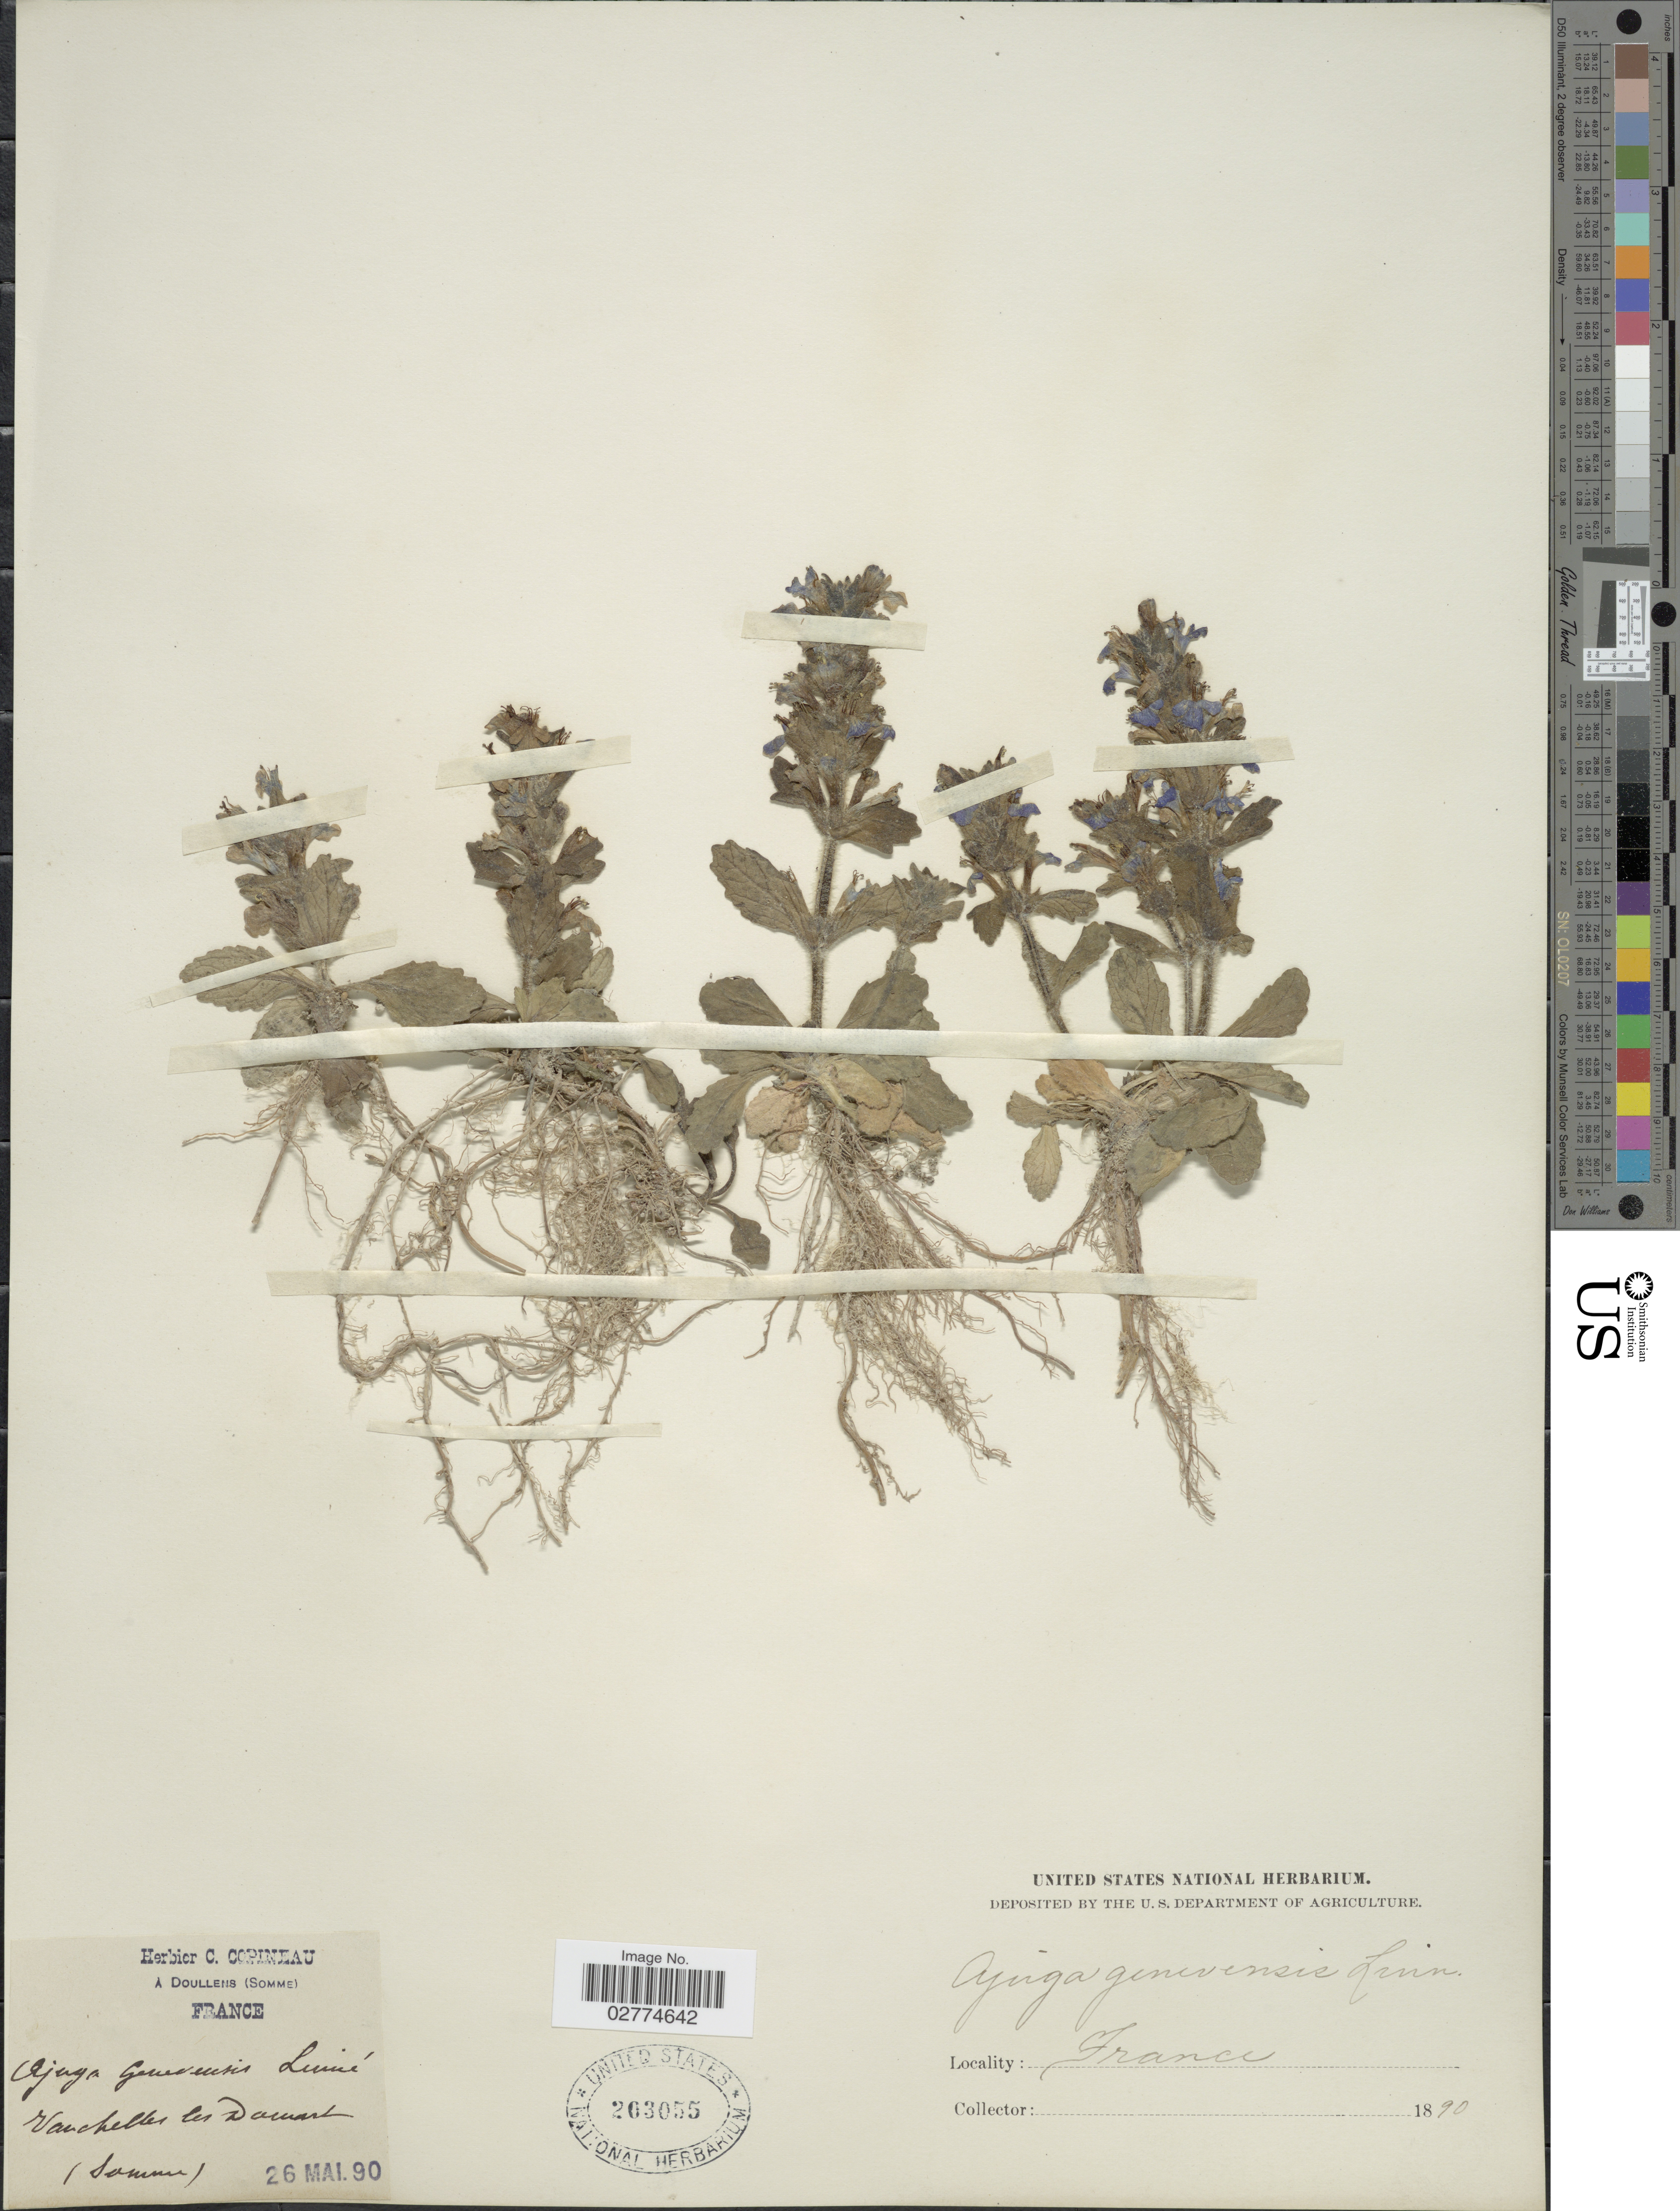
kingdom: Plantae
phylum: Tracheophyta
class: Magnoliopsida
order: Lamiales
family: Lamiaceae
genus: Ajuga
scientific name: Ajuga genevensis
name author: L.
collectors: ex herb. C. Copineau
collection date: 1890-05-26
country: France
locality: Vanchelles les Domart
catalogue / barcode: US 263055